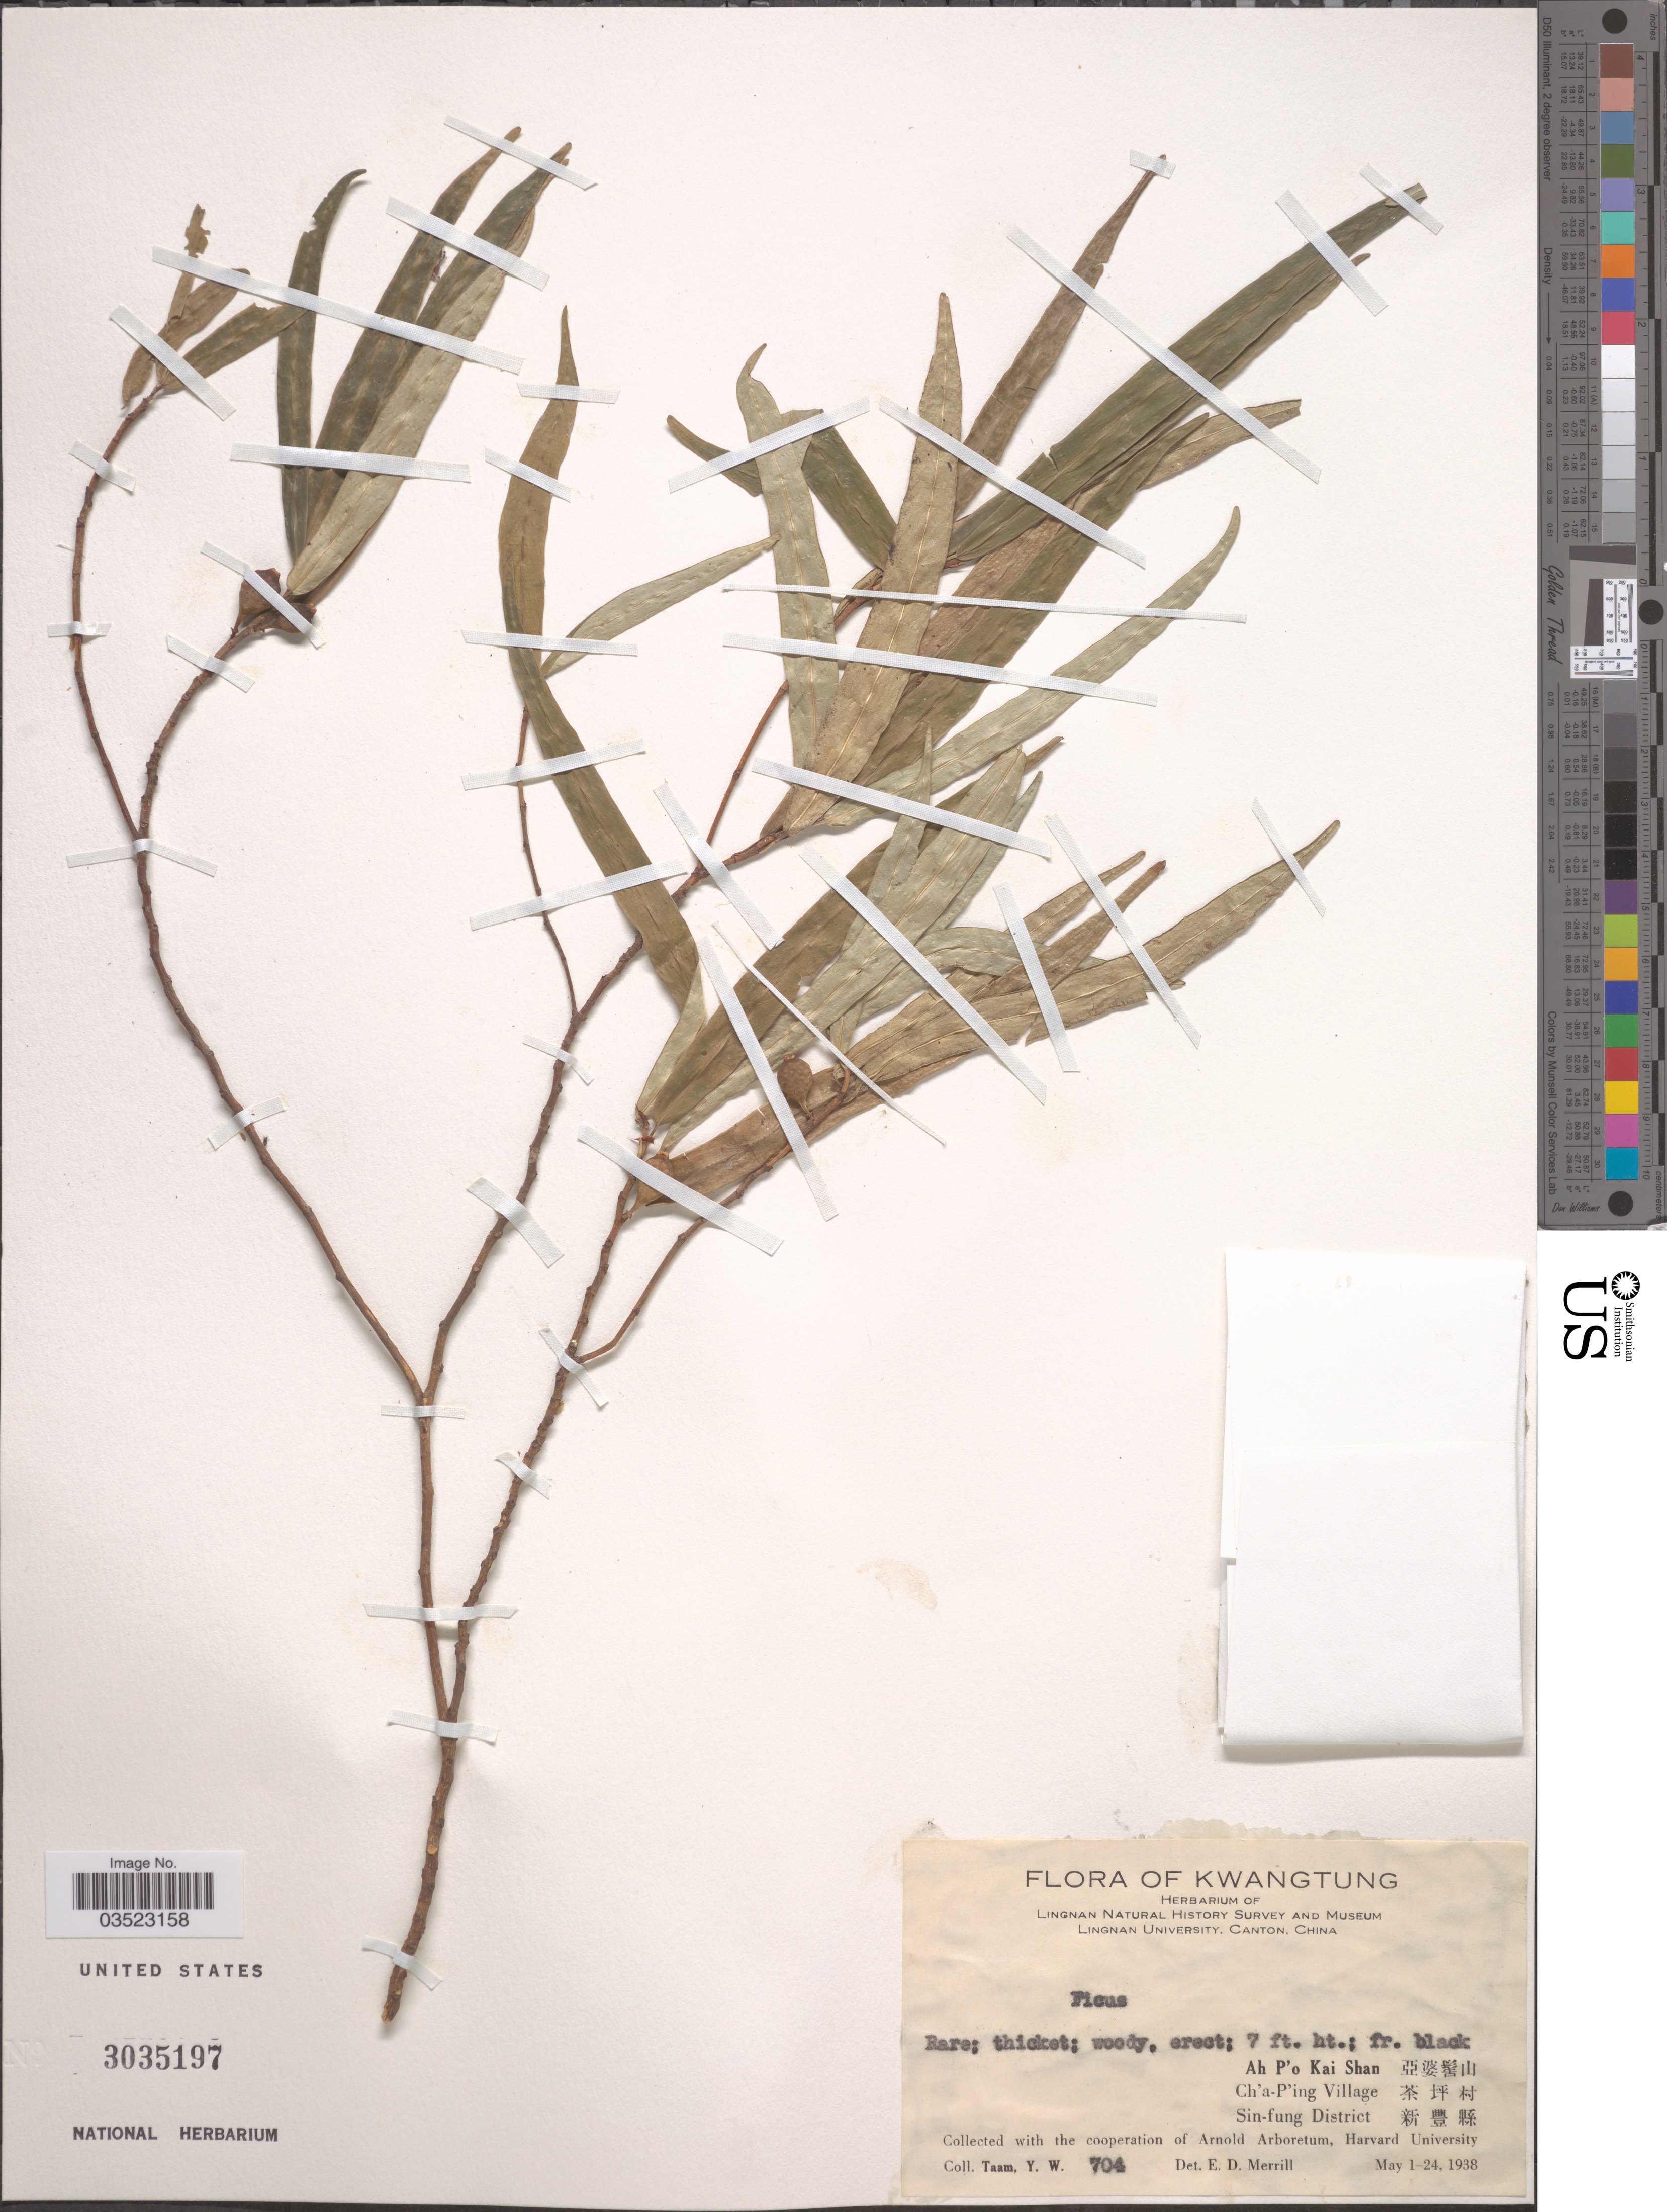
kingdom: Plantae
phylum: Tracheophyta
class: Magnoliopsida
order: Rosales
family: Moraceae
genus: Ficus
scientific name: Ficus sp.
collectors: Y. W. Taam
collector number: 704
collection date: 1938-05-01/1938-05-24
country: China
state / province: Guangdong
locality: Kwangtung. Lingnan Natural History Survey and Museum Lingnan University. Ah P'o Kai Shan X. Ch'a-P'ing Village X. Sin-fung District X.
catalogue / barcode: US 3035197